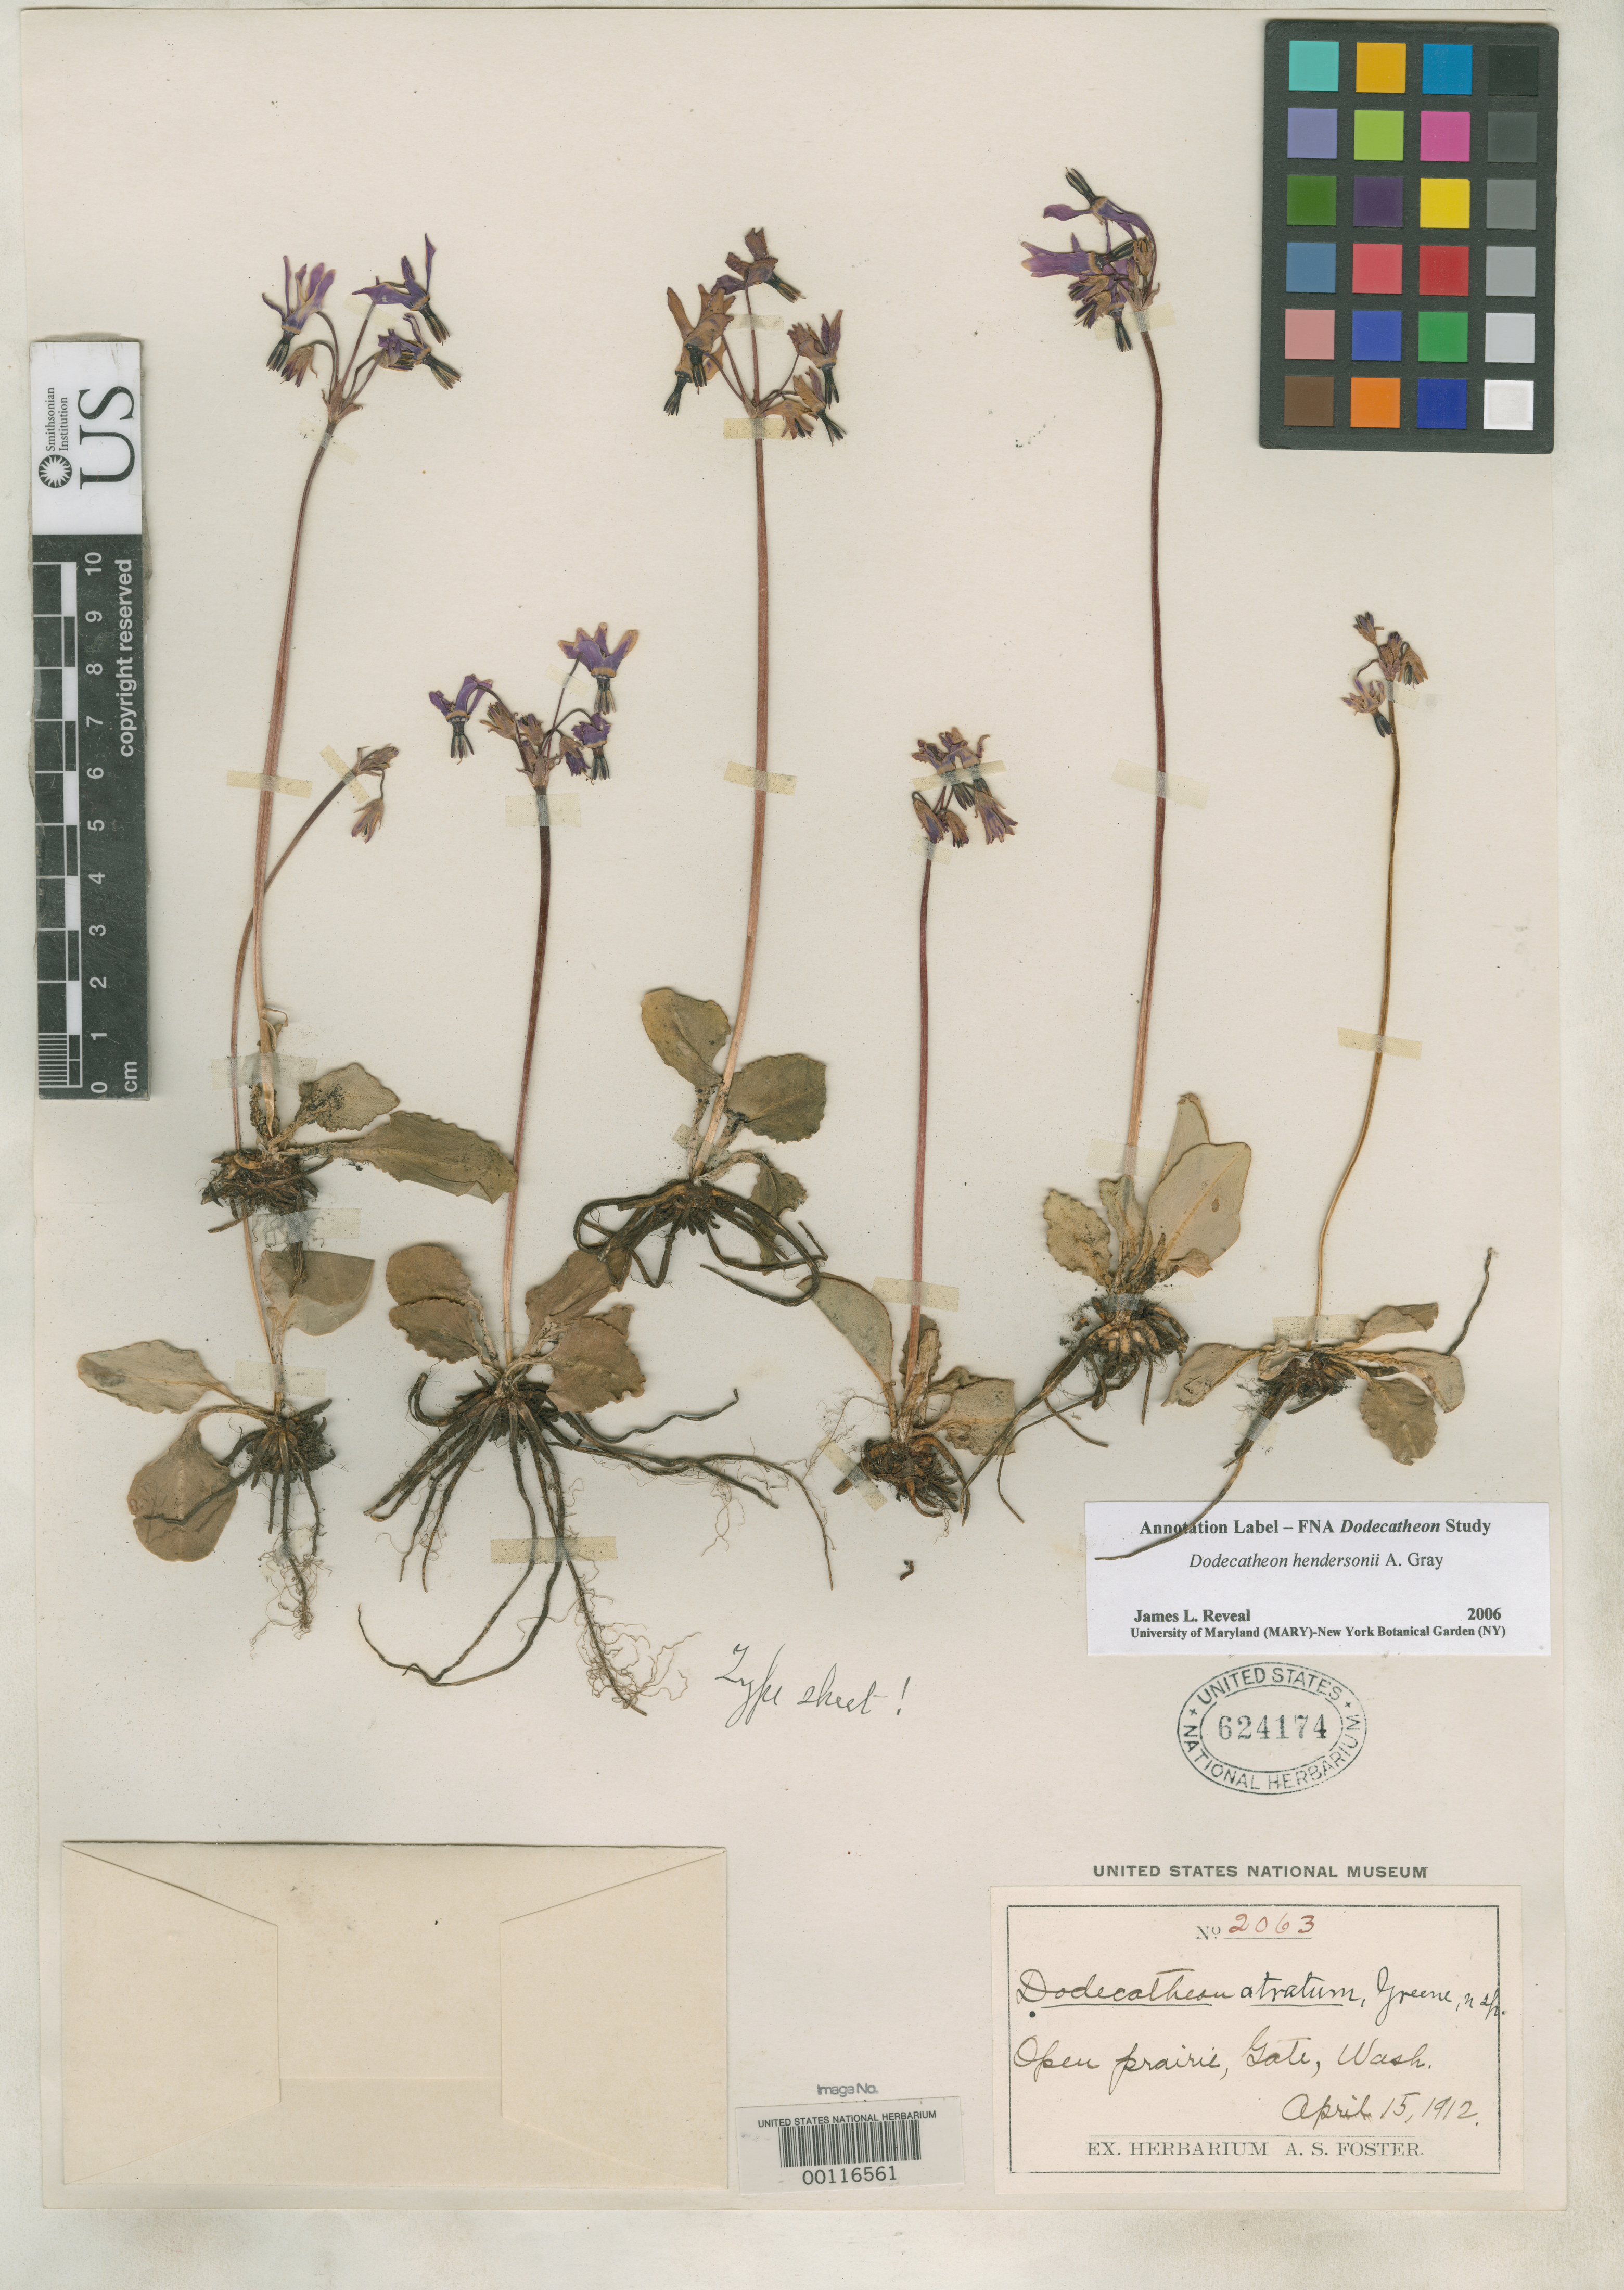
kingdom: Plantae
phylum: Tracheophyta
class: Magnoliopsida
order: Ericales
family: Primulaceae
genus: Dodecatheon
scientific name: Dodecatheon atratum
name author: Greene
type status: Isotype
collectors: A. S. Foster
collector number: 2063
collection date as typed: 15 Apr 1912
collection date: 1912-04-15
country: United States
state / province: Washington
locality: Gate.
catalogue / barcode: US 624174